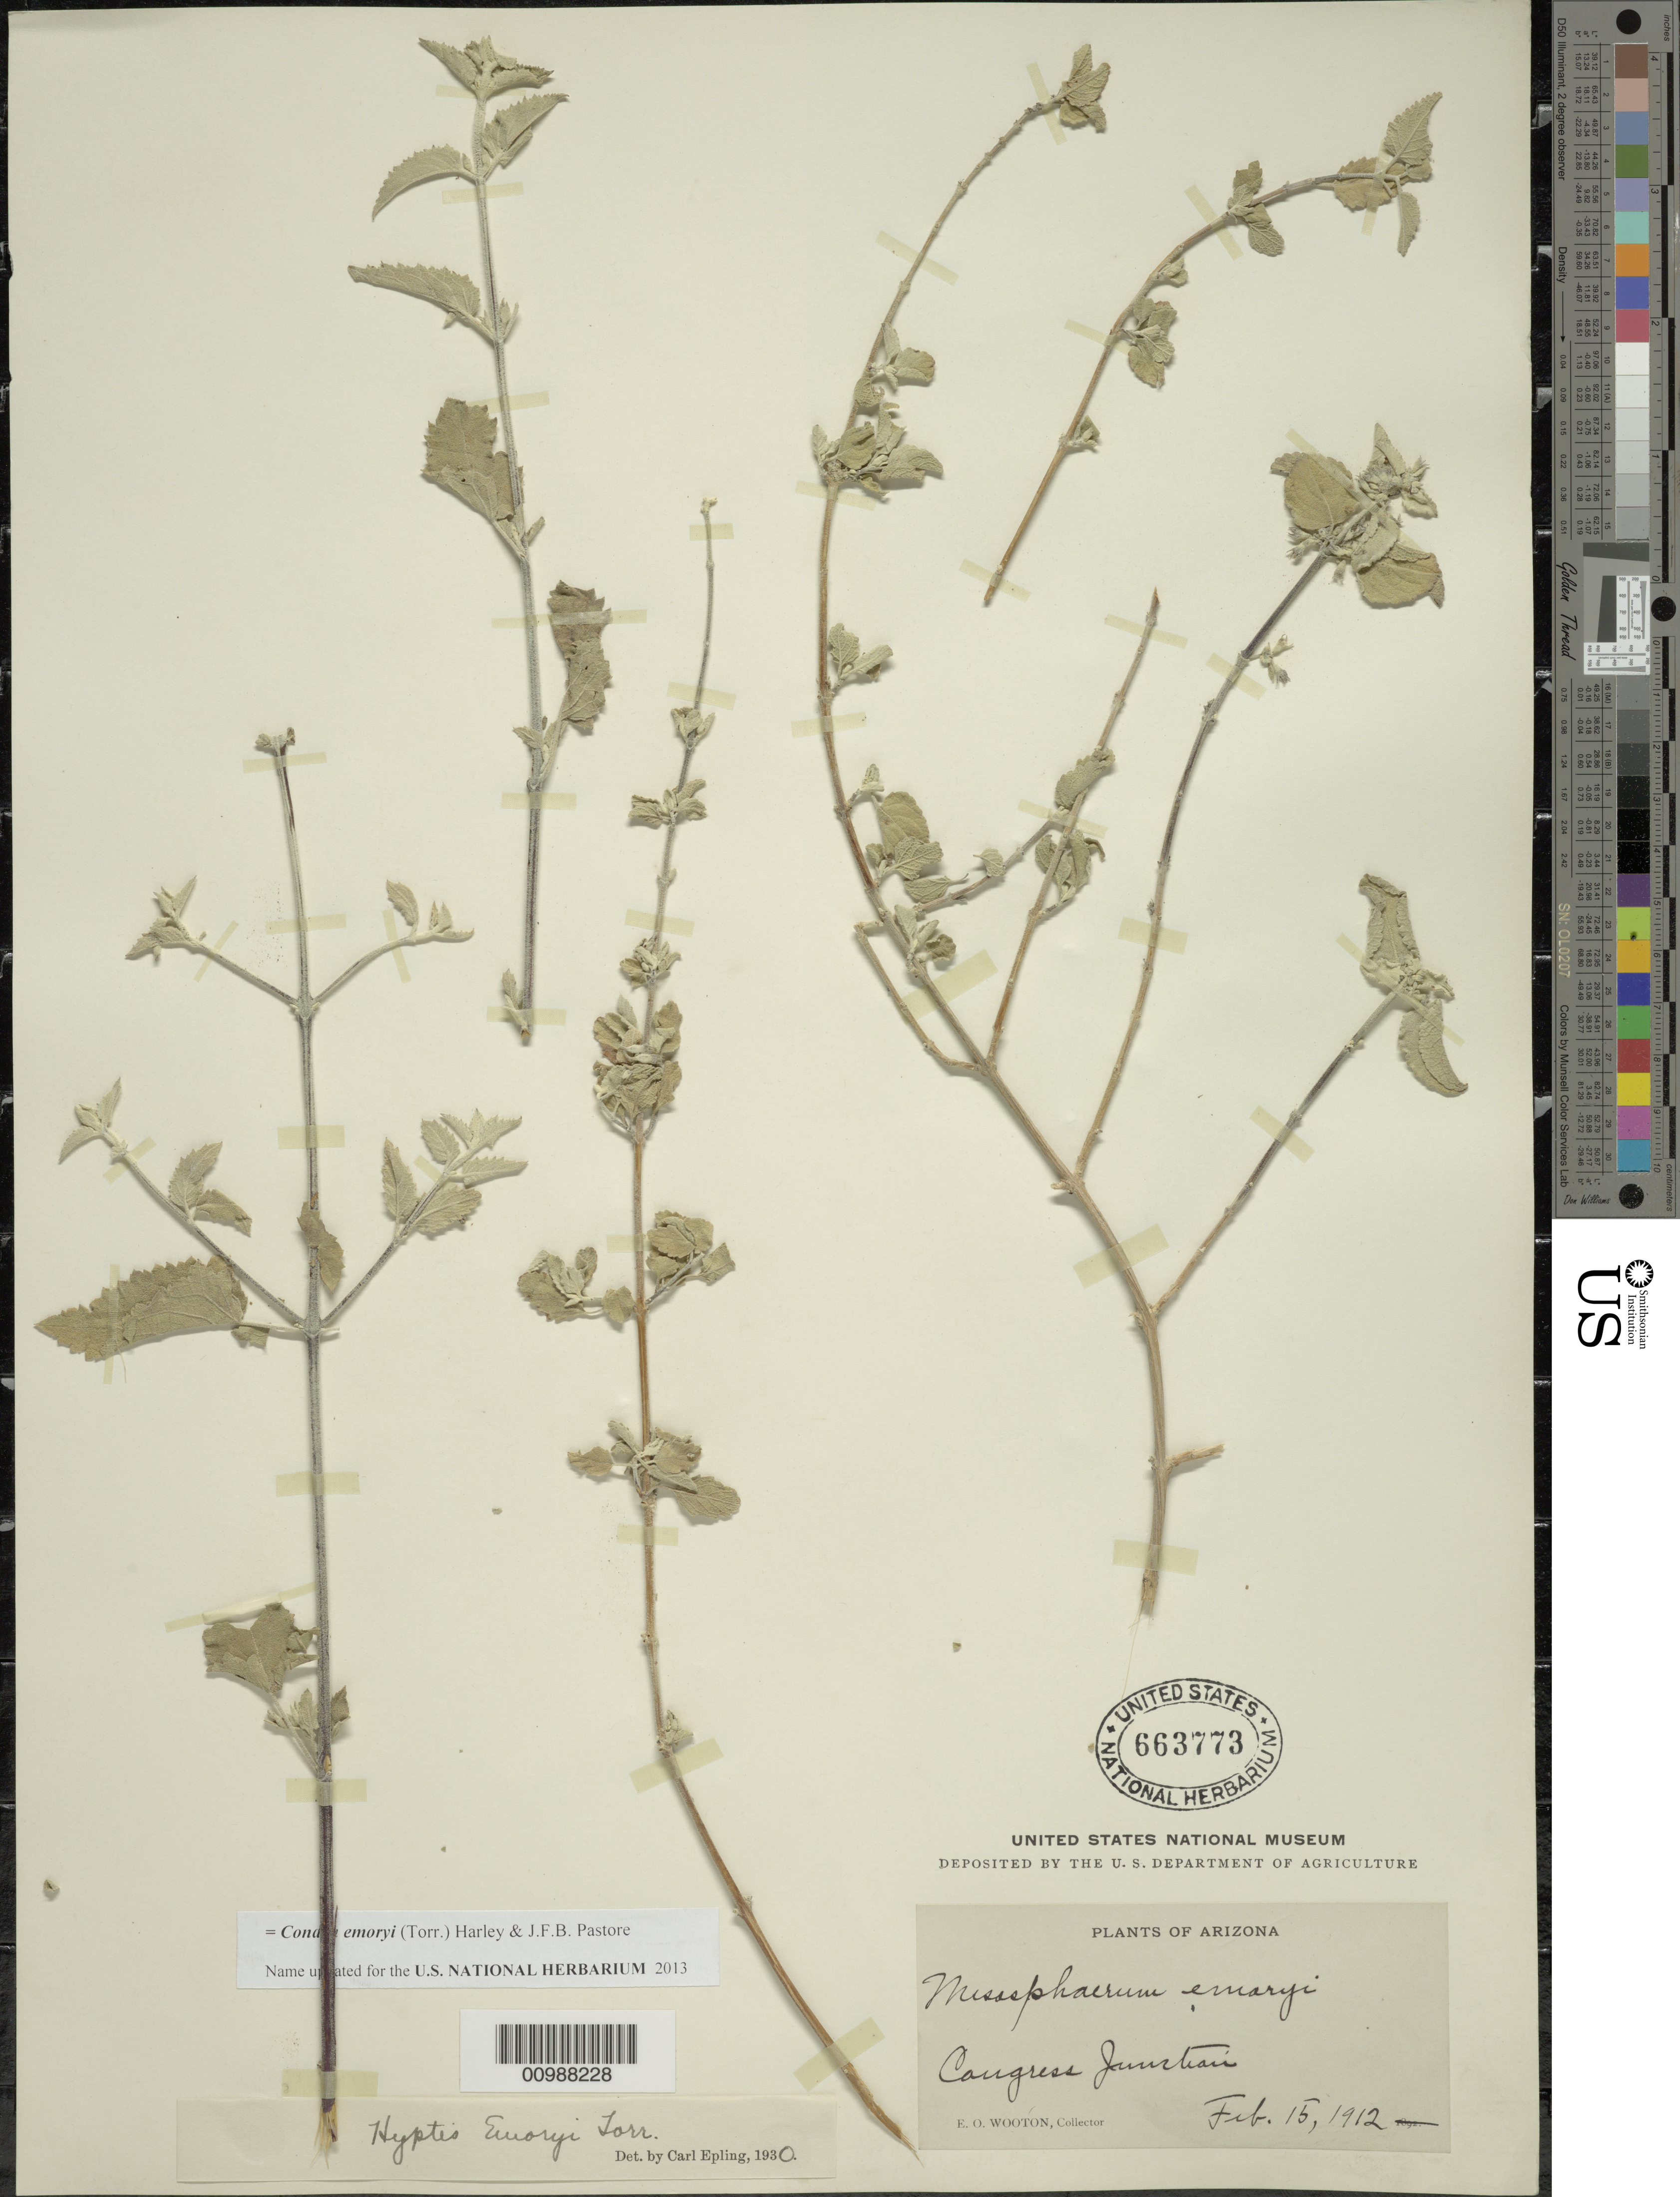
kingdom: Plantae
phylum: Tracheophyta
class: Magnoliopsida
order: Lamiales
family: Lamiaceae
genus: Condea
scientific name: Condea emoryi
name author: (Torr.) Harley & J.F.B. Pastore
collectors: E. O. Wooton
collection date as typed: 15 Feb 1912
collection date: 1912-02-15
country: United States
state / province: Arizona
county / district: Yavapai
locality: Congress Junction.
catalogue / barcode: US 663773